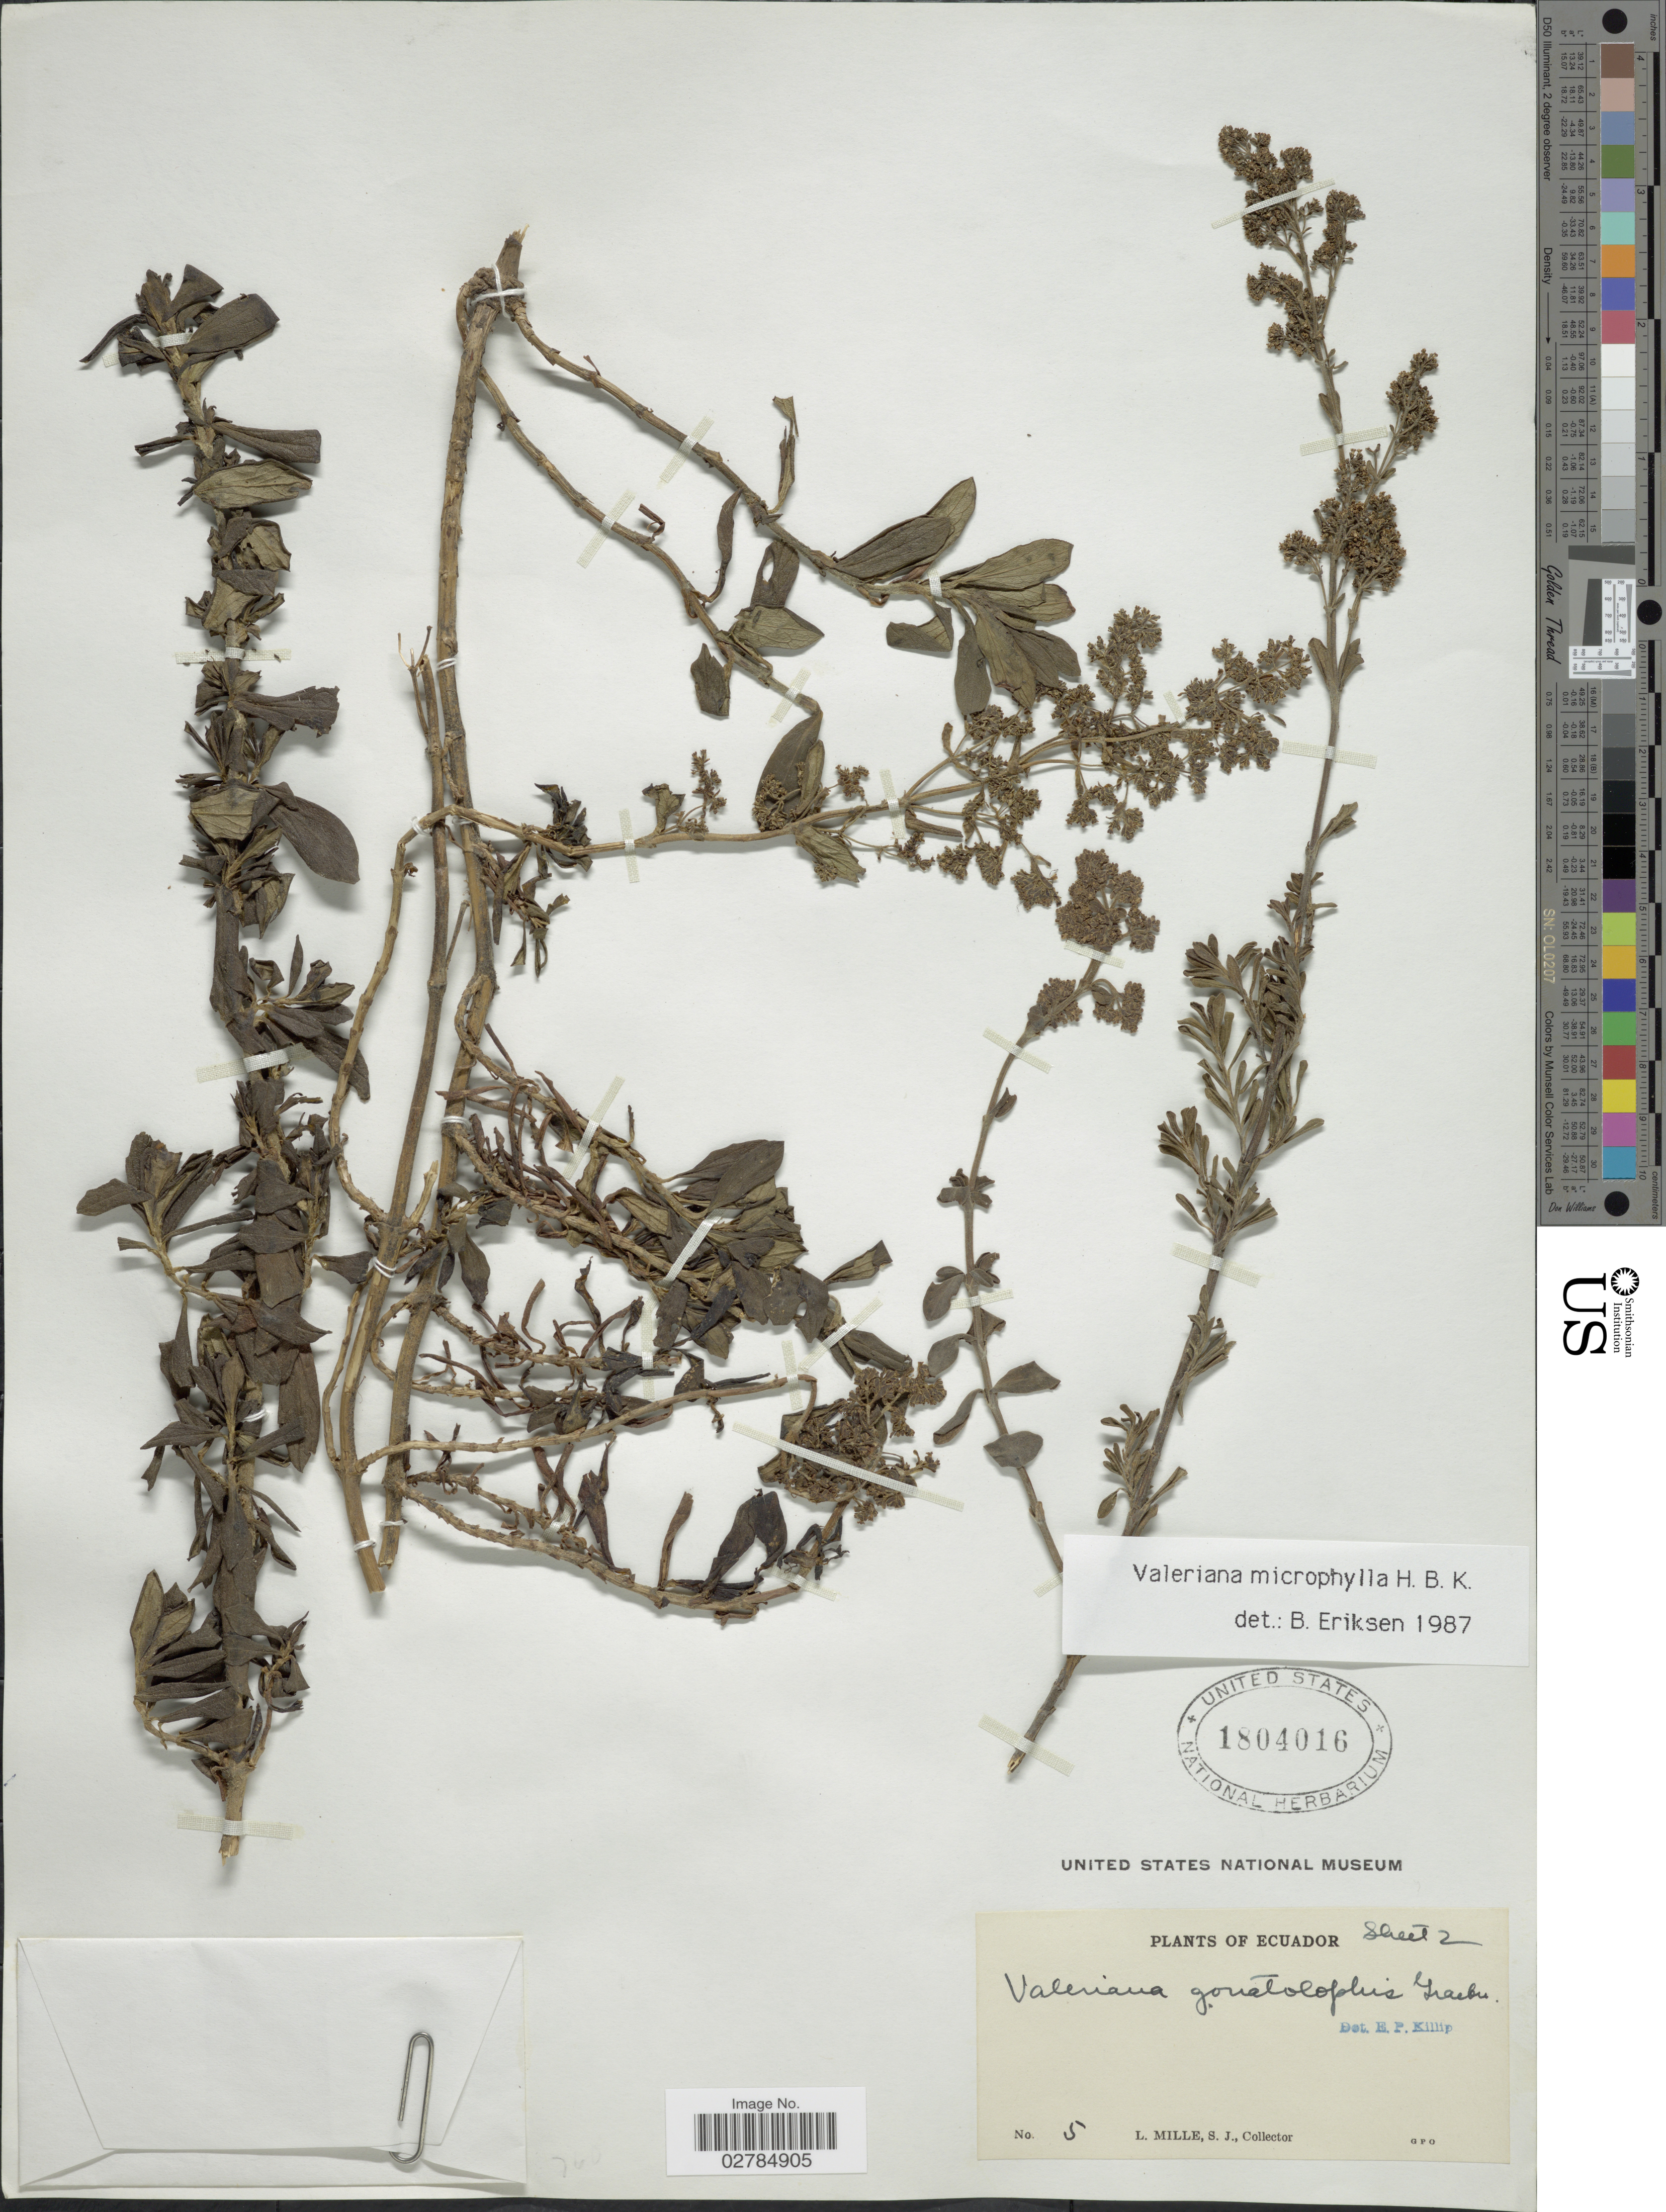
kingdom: Plantae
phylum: Tracheophyta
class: Magnoliopsida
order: Dipsacales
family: Caprifoliaceae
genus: Valeriana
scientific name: Valeriana microphylla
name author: Kunth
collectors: L. Mille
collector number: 5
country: Ecuador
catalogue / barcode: US 1804016